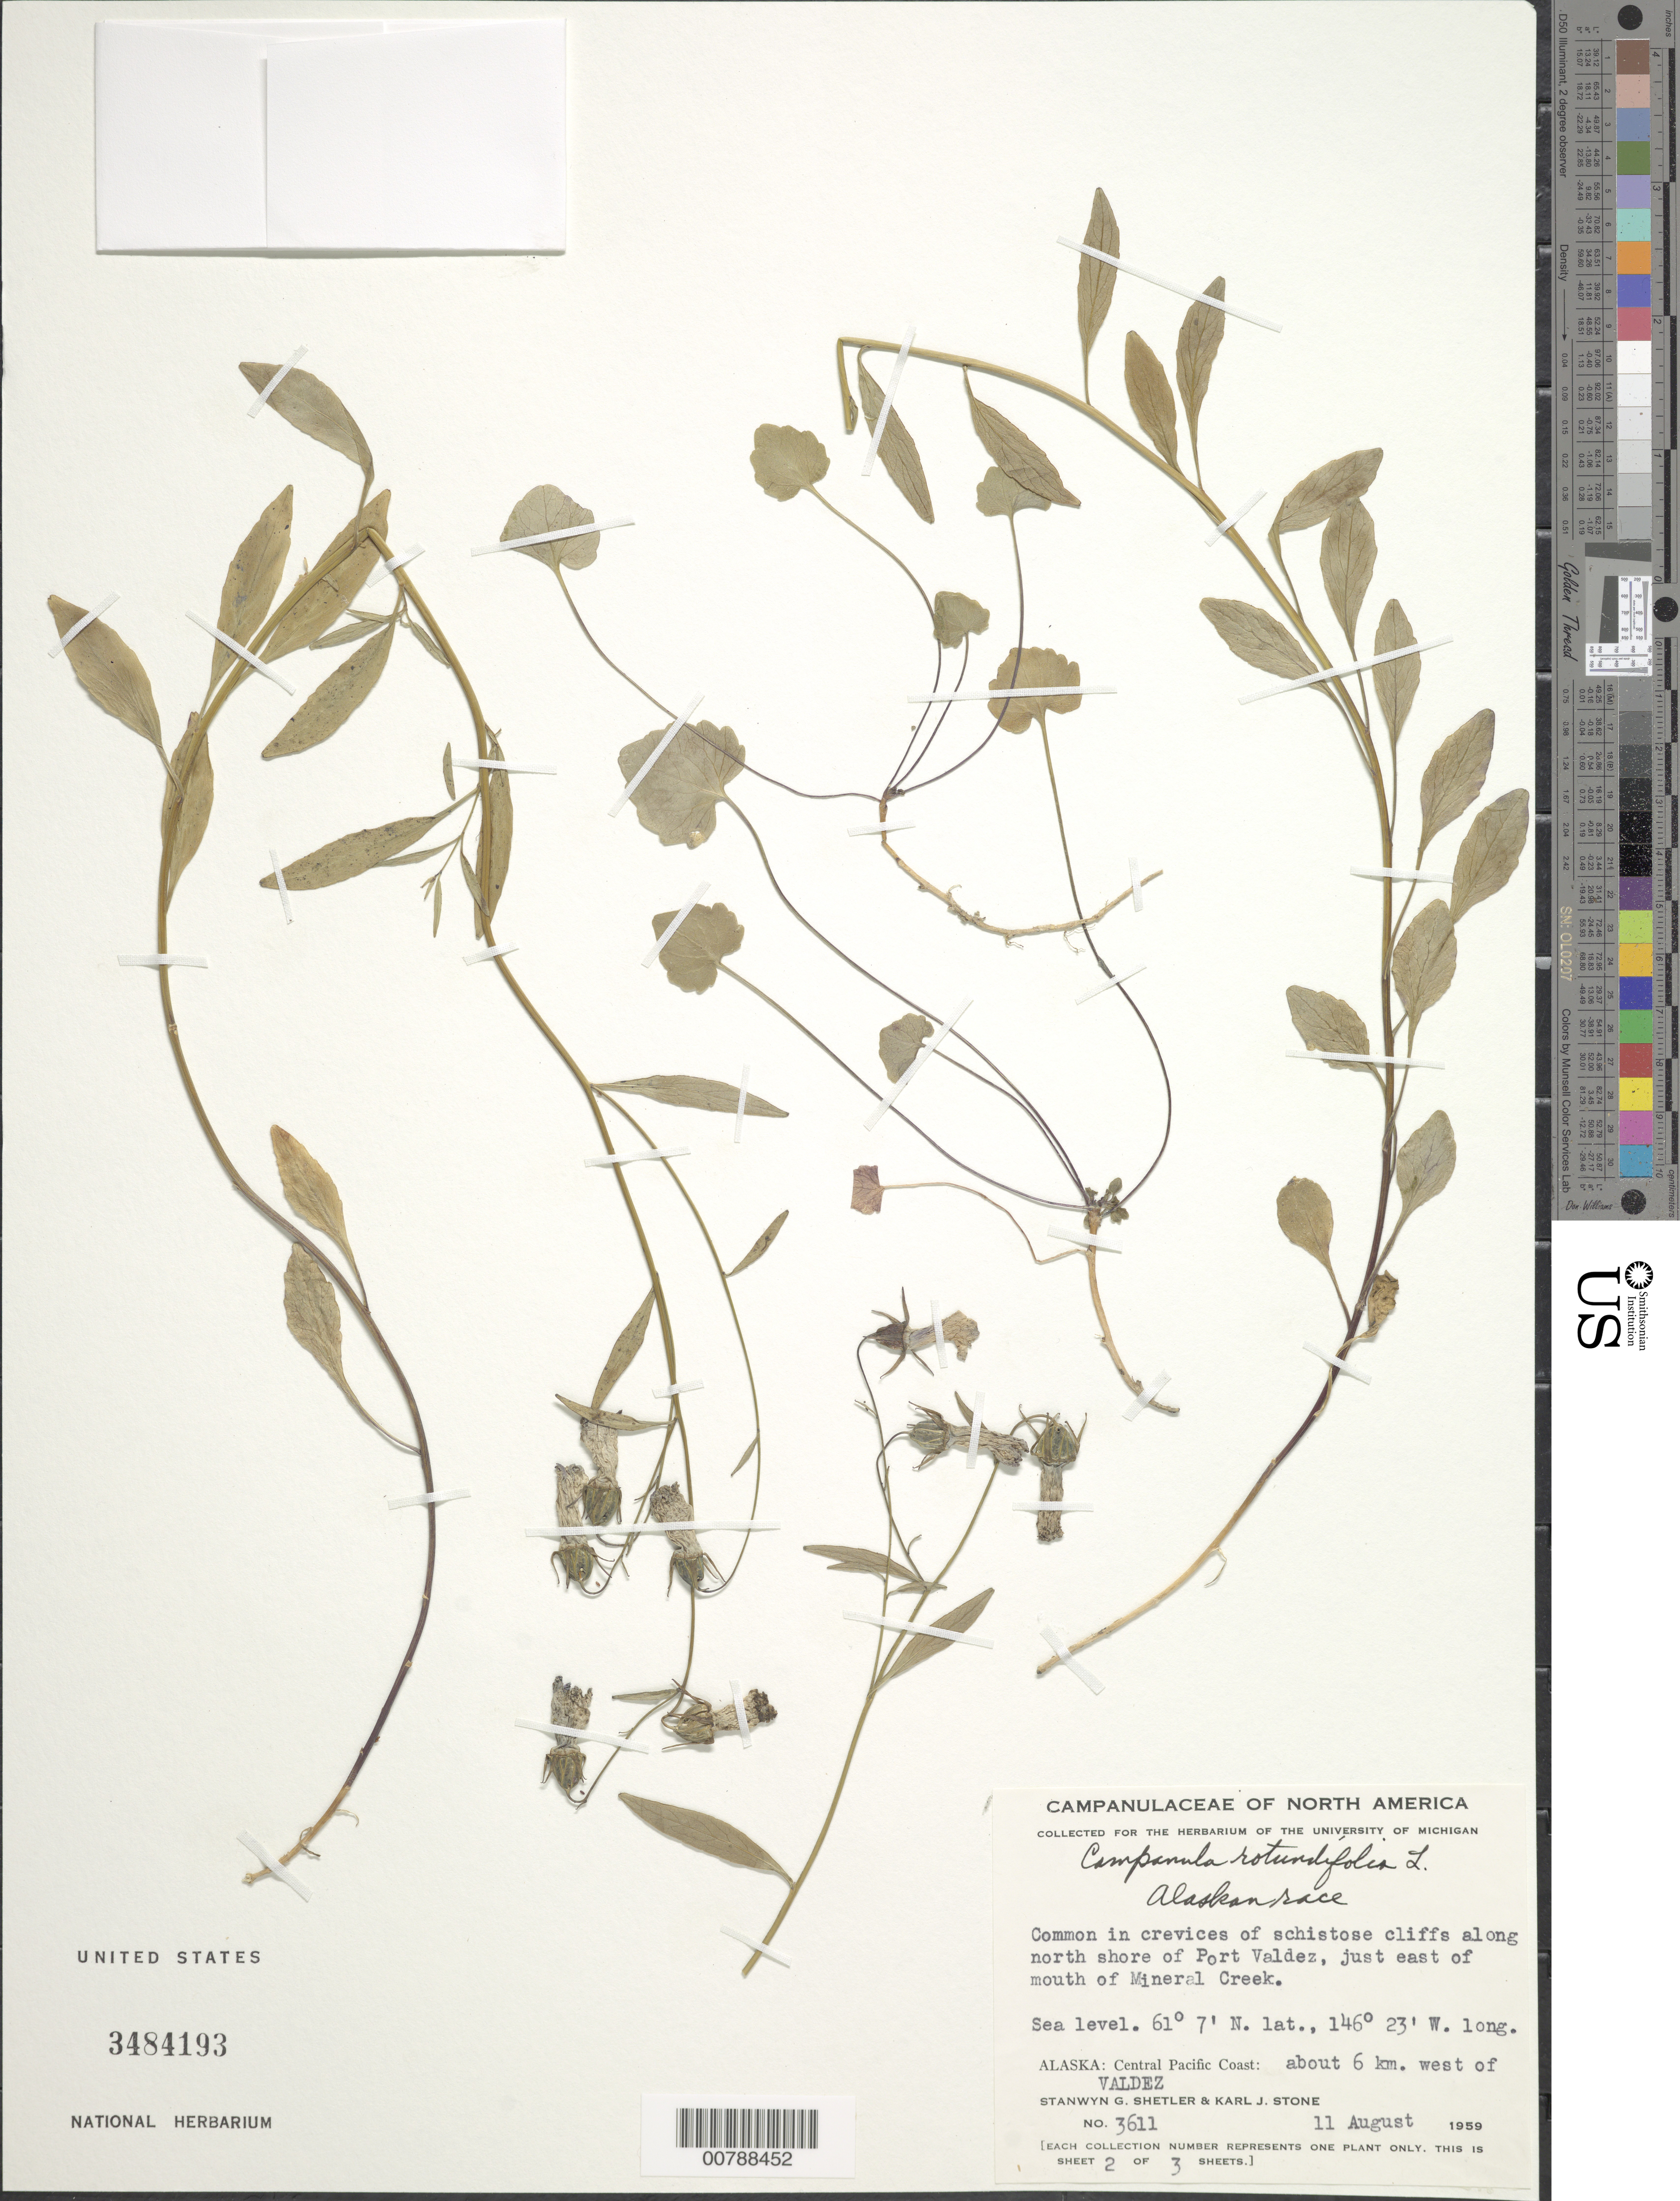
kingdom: Plantae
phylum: Tracheophyta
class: Magnoliopsida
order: Asterales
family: Campanulaceae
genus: Campanula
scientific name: Campanula rotundifolia L. Alaskan race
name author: L.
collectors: S. Shetler & K. J. Stone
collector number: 3611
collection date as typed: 11 August 1959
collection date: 1959-08-11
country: United States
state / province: Alaska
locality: Central Pacific Coast. Along north shore of Port Valdez, just east of mouth of Mineral Creek.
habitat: Common in crevices of schistose cliffs .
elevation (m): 0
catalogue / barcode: US 3484193